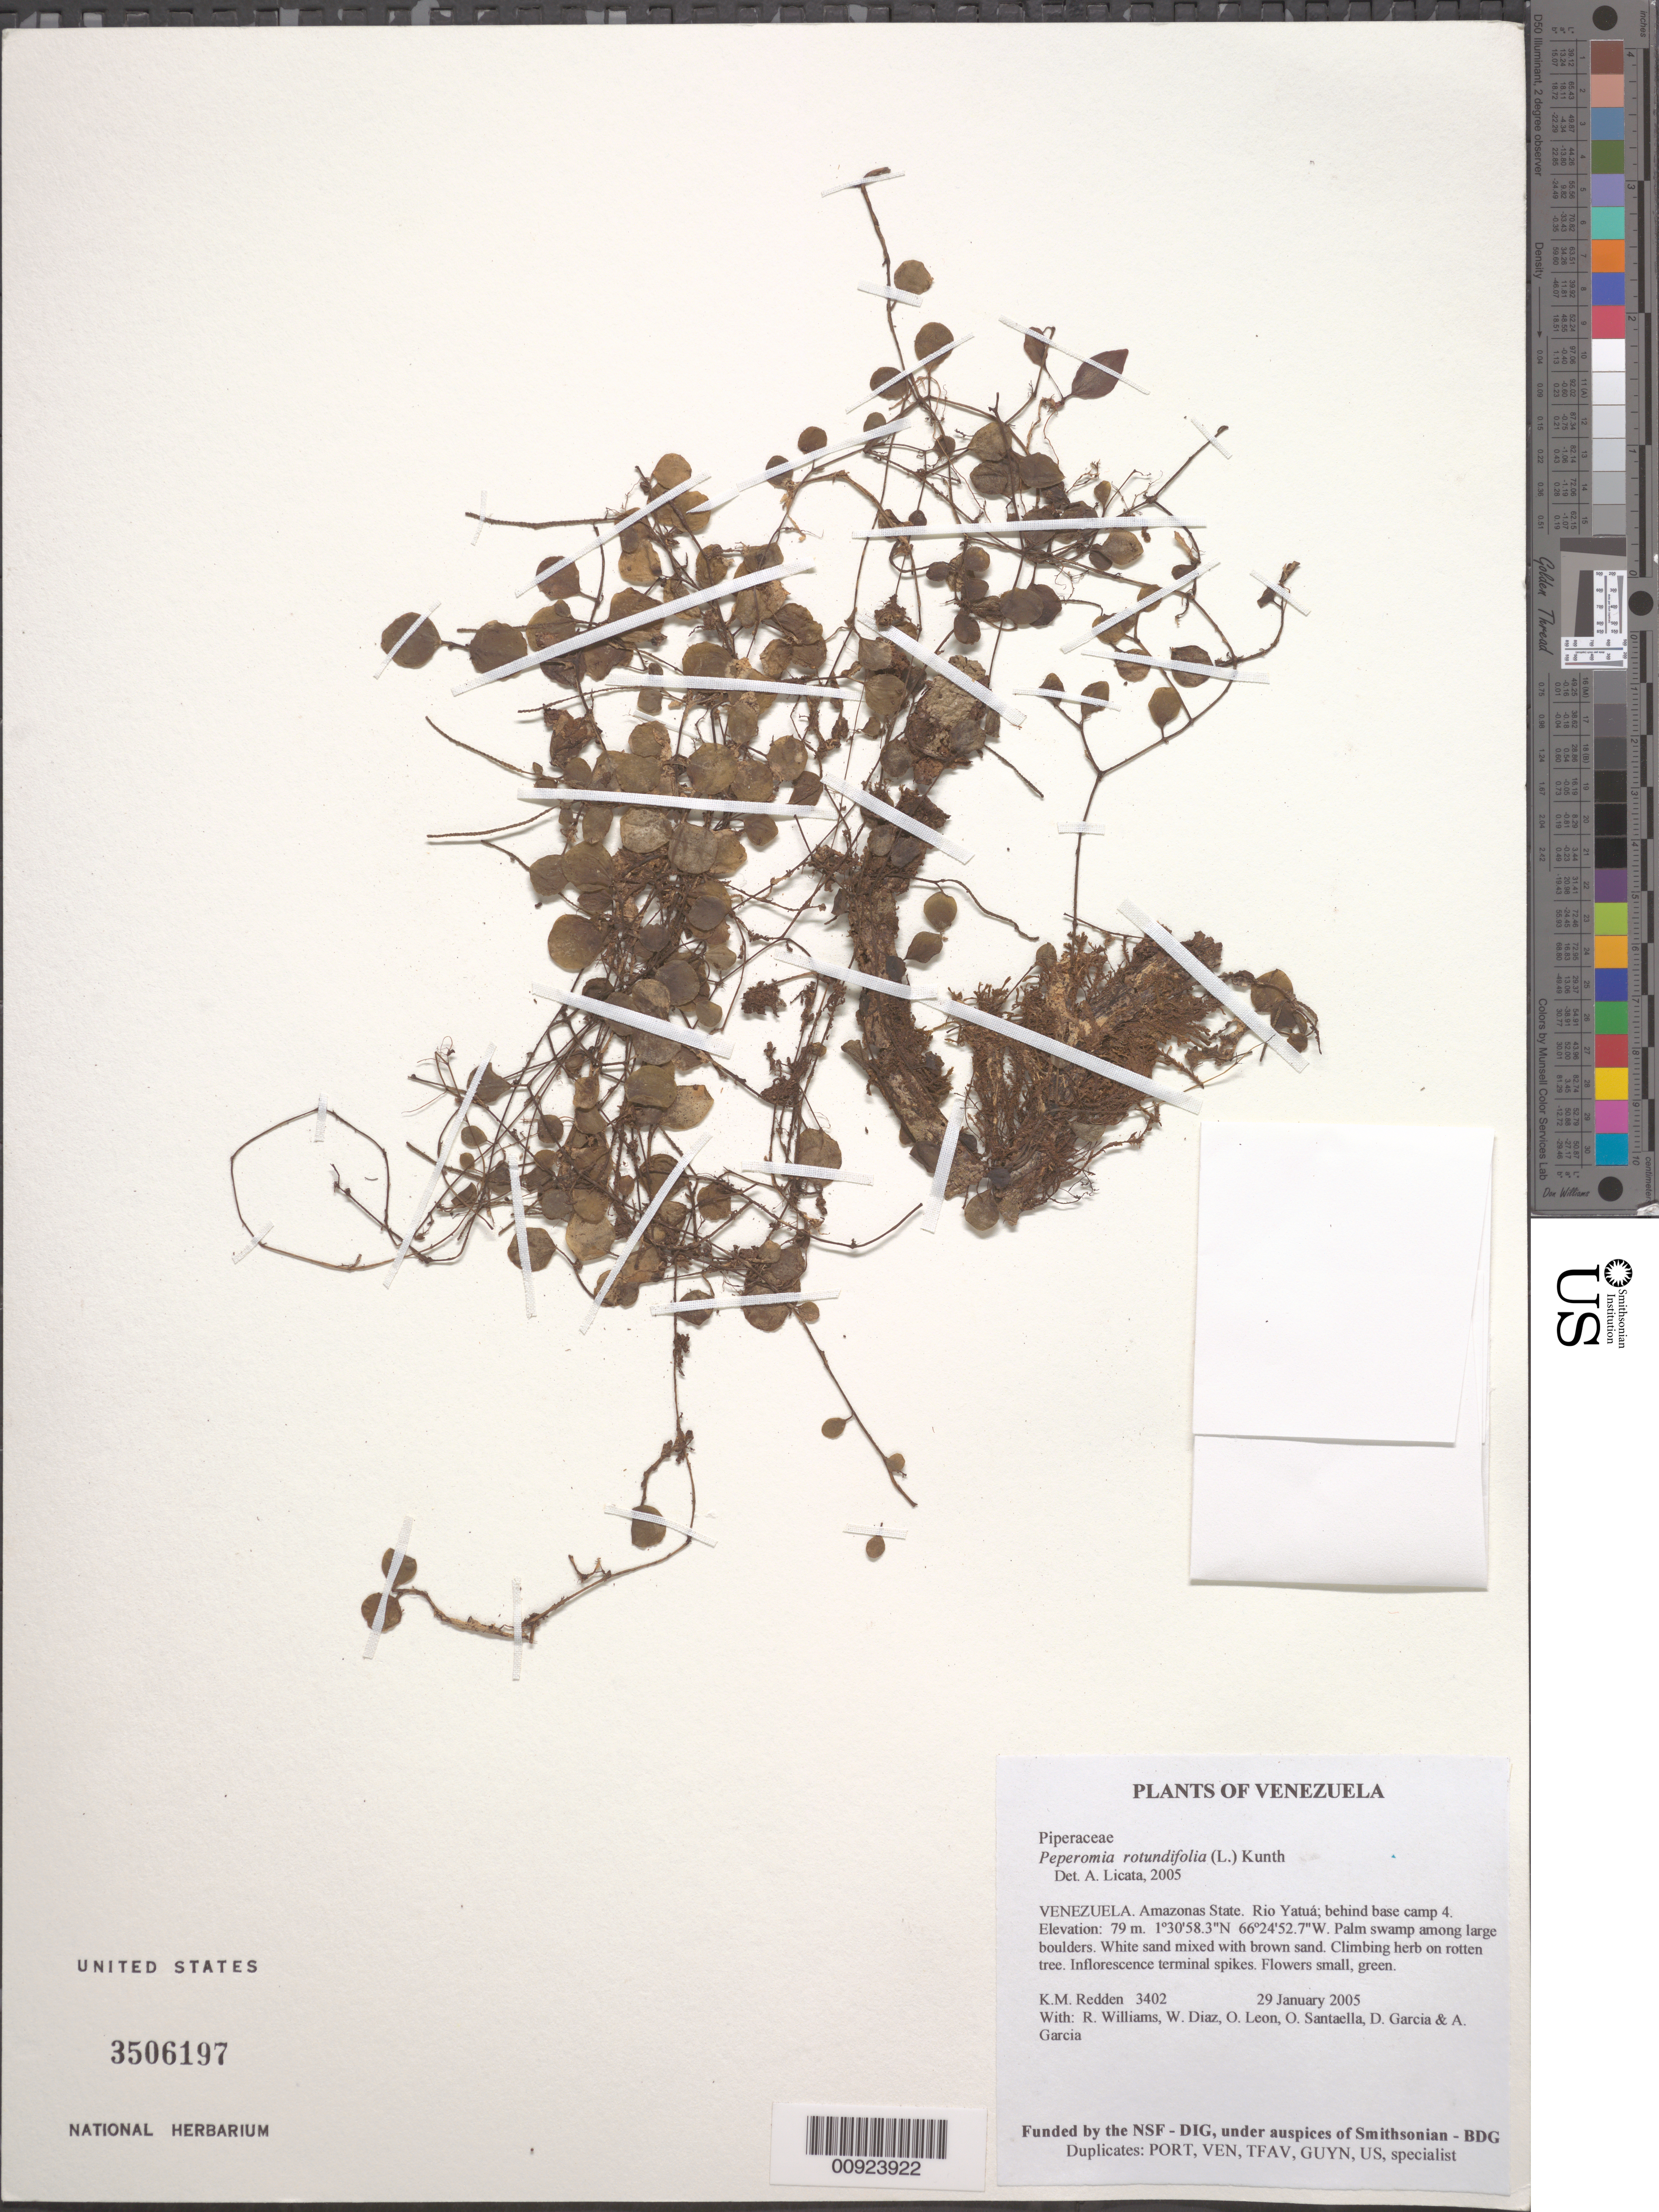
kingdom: Plantae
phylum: Tracheophyta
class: Magnoliopsida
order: Piperales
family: Piperaceae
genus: Peperomia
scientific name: Peperomia rotundifolia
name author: (L.) Kunth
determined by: Licata, A., (PORT), Univ. Nac. Exp. de los Llanos Ezequiel Zamora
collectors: K. M. Redden, R. Williams, W. Díaz P., O. León, O. Santaella, D. Garcia & A. Garcia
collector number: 3402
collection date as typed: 29 January 2005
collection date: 2005-01-29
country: Venezuela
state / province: Amazonas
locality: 08 - Rio Yatuá; behind base camp 4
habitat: Palm swamp among large boulders. White sand mixed with brown sand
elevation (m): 79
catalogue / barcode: US 3506197